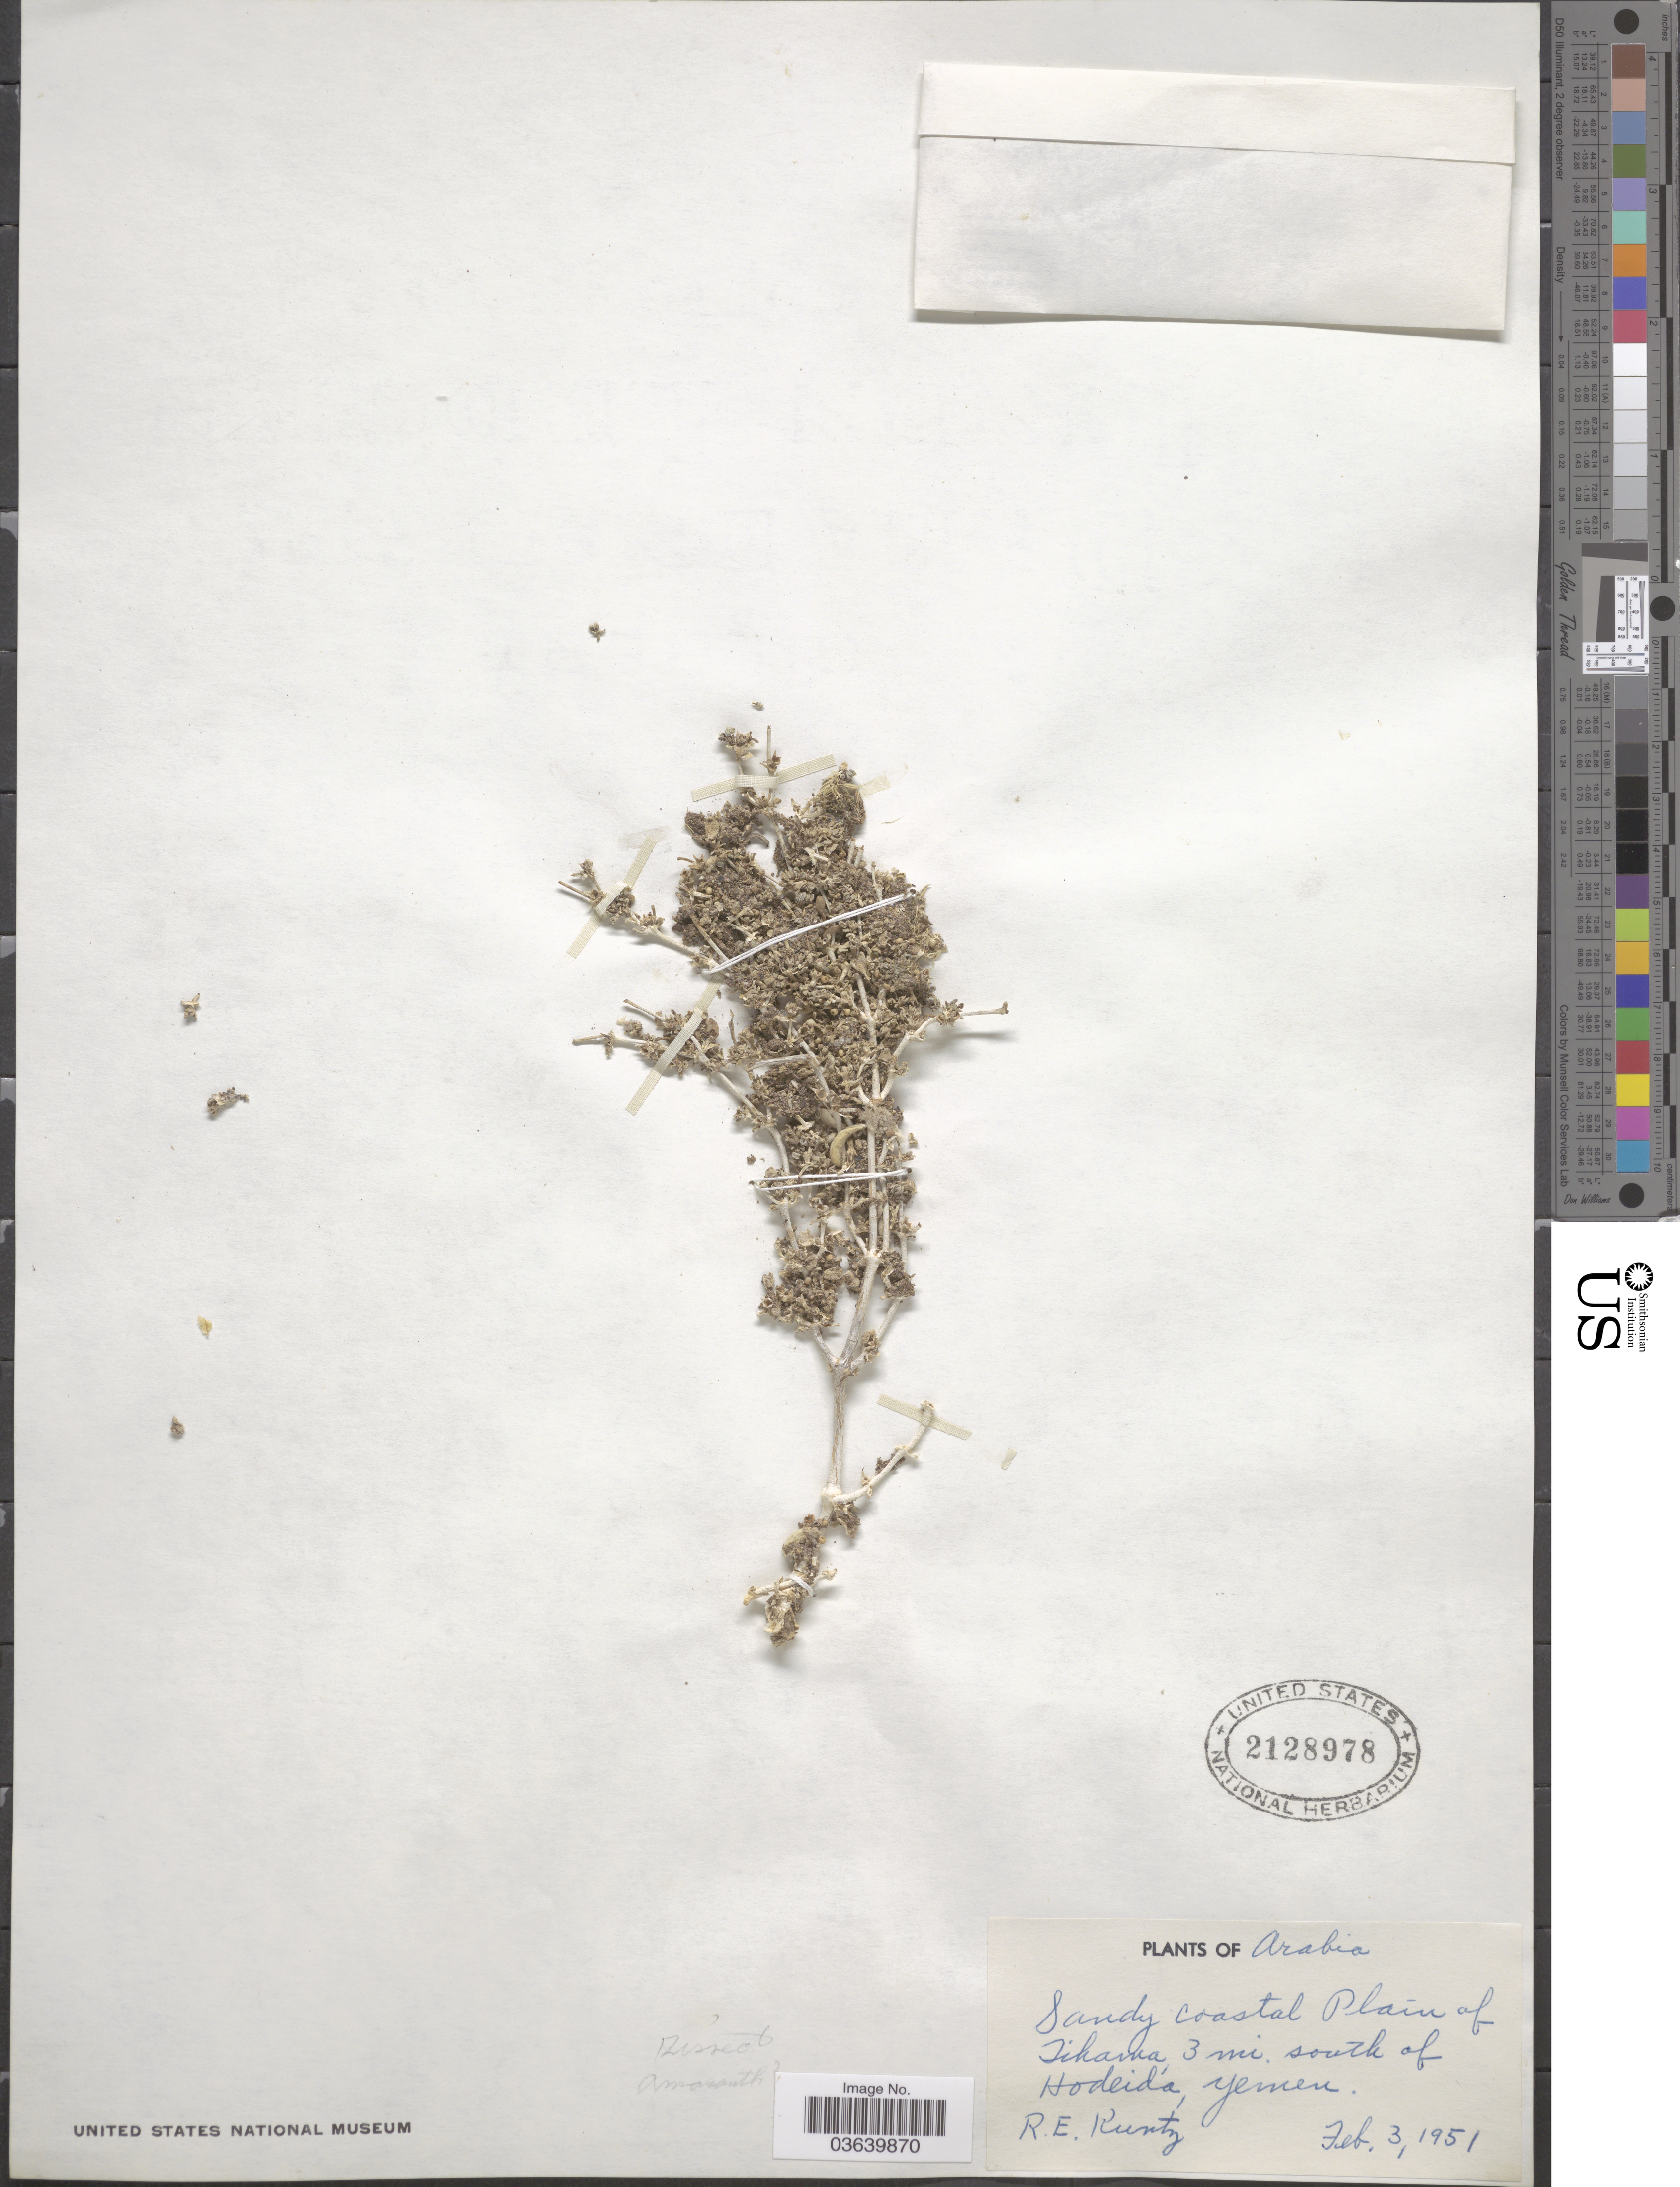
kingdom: Plantae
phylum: Tracheophyta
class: Magnoliopsida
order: Caryophyllales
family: Amaranthaceae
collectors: R. E. Kuntz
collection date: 1951-02-03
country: Yemen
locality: Sandy coastal Plain of Tikama, 3 mi. south of Hodeida, Yemen.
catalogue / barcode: US 2128978